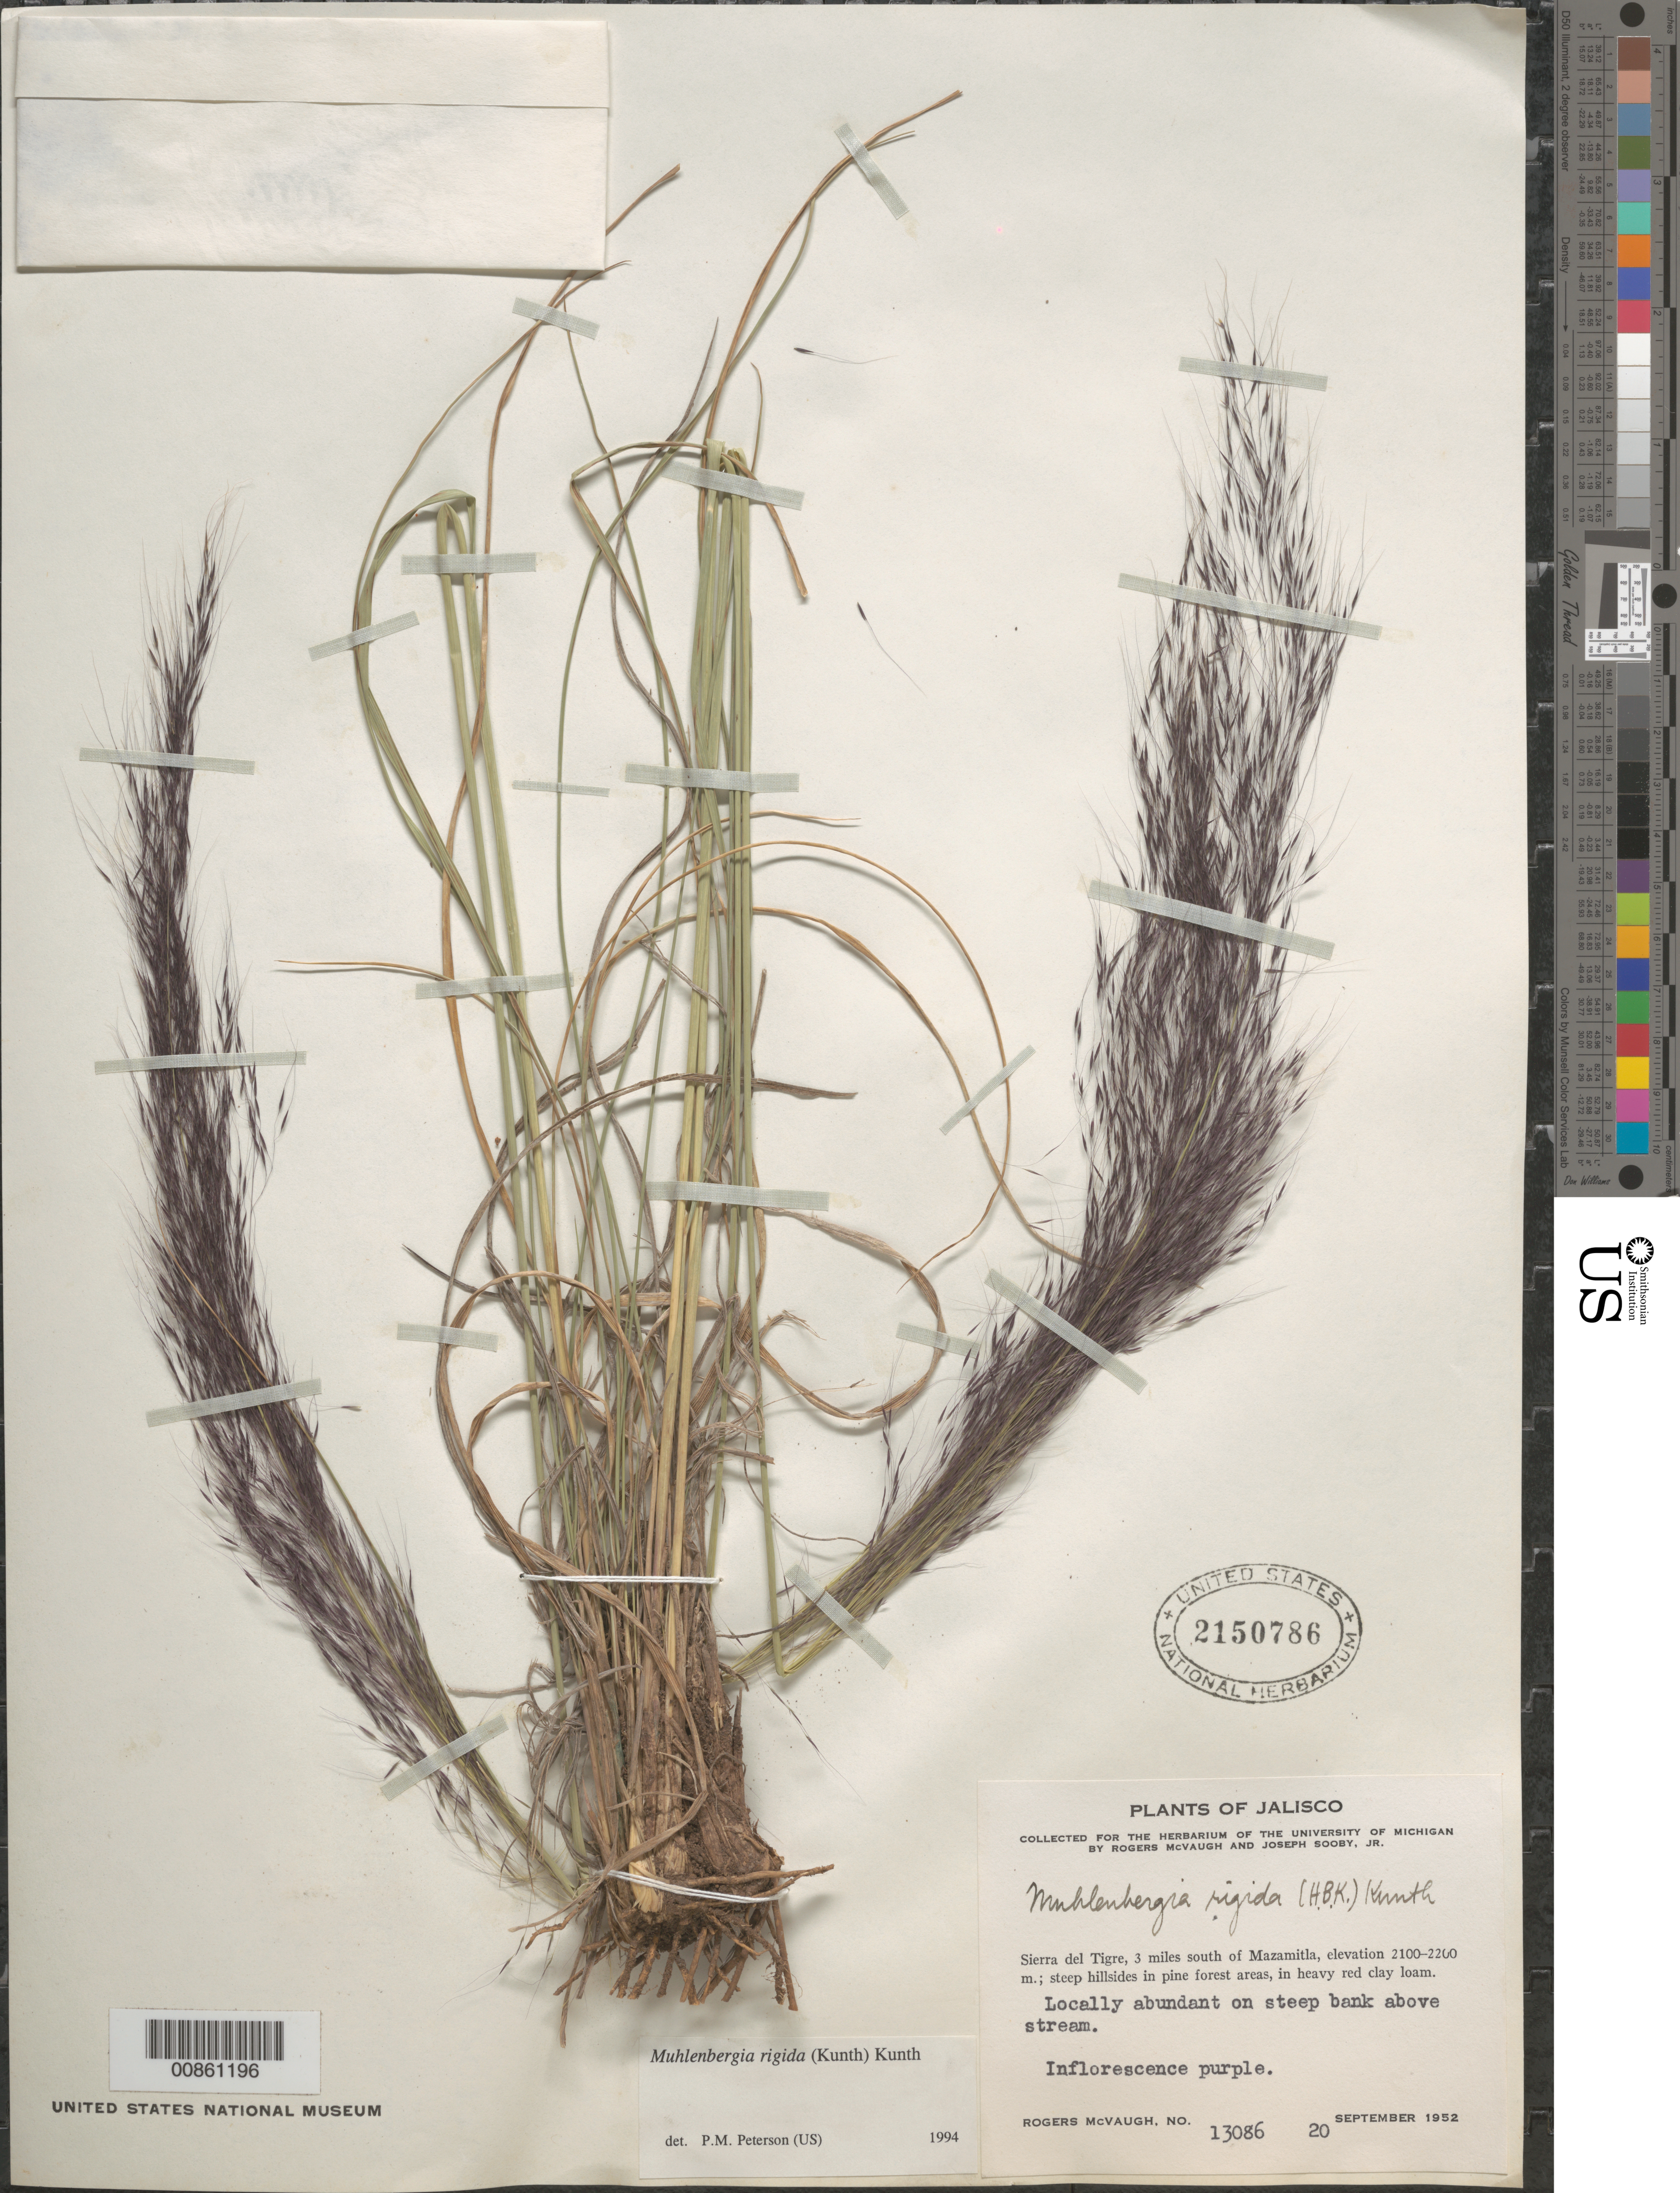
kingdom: Plantae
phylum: Tracheophyta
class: Liliopsida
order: Poales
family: Poaceae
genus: Muhlenbergia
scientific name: Muhlenbergia rigida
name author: (Kunth) Kunth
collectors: R. McVaugh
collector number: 13086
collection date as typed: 20 Sep 1952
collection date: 1952-09-20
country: Mexico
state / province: Jalisco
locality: Sierra del Tigre, 3 mi S of Mazamitla, Jal.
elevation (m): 2100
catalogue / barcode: US 2150786